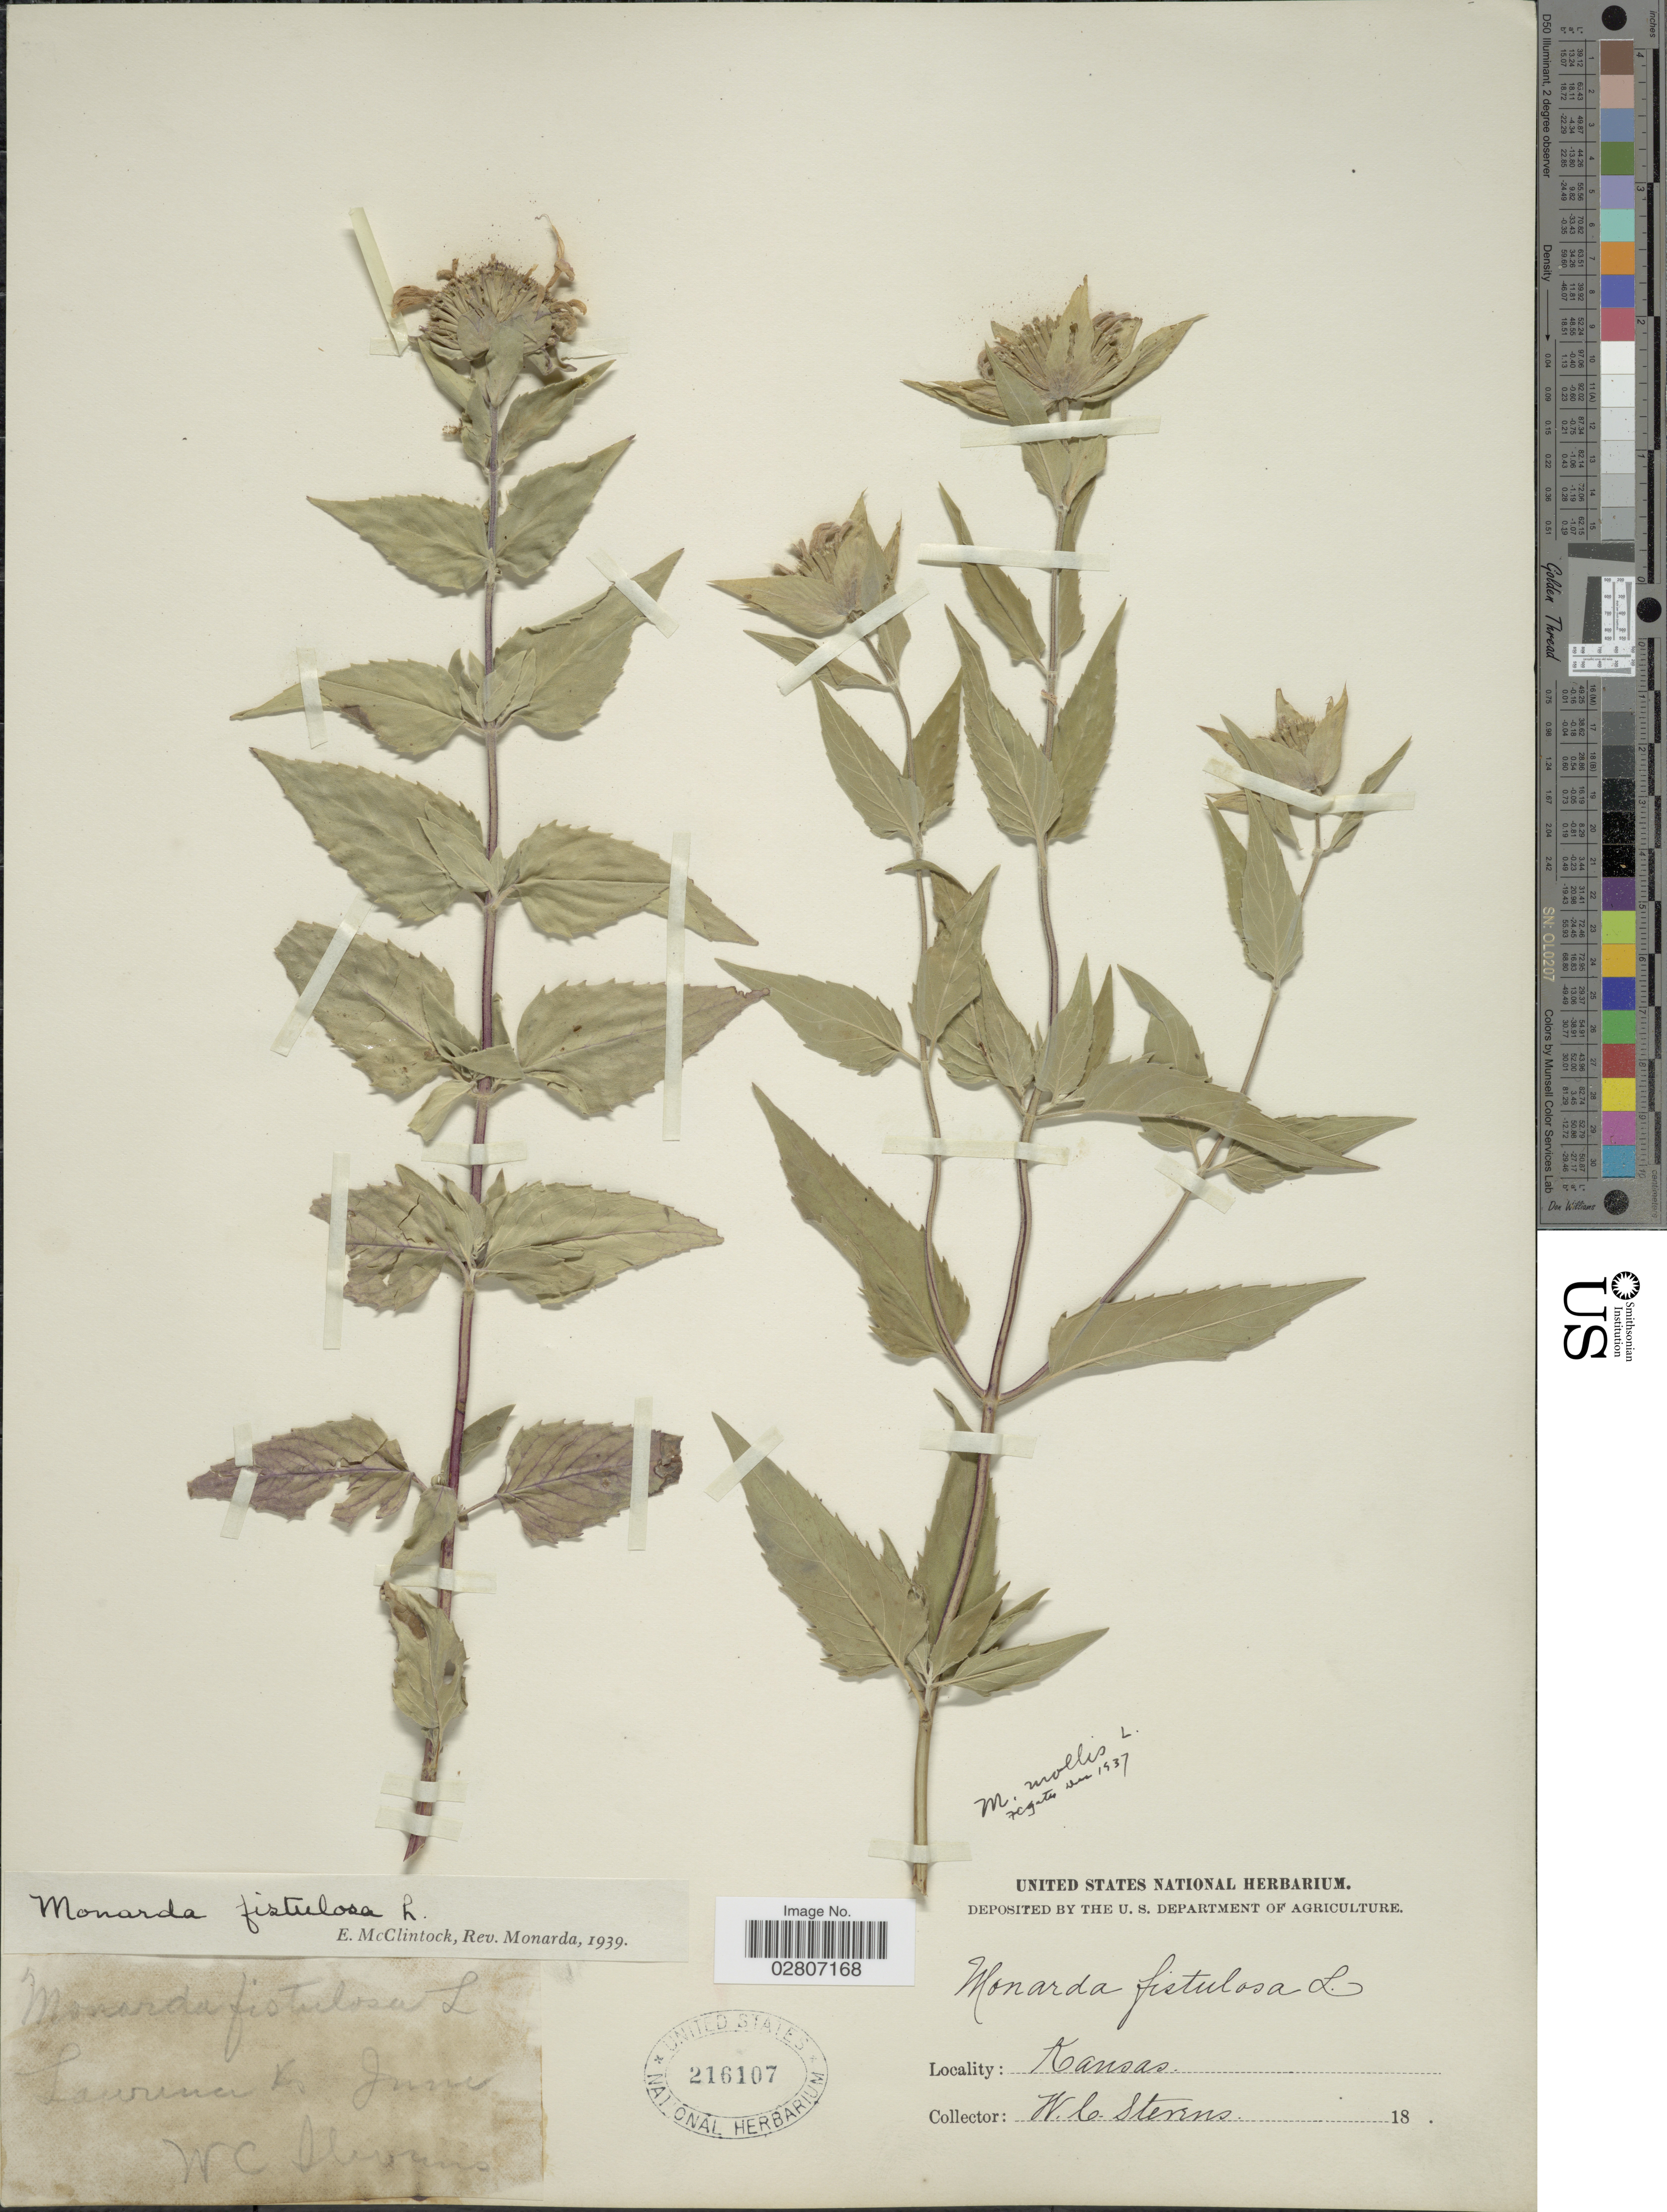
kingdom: Plantae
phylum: Tracheophyta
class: Magnoliopsida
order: Lamiales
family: Lamiaceae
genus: Monarda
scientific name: Monarda fistulosa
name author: L.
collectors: W. C. Stevens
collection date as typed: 18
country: United States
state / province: Kansas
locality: Lawrence Co.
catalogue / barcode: US 216107